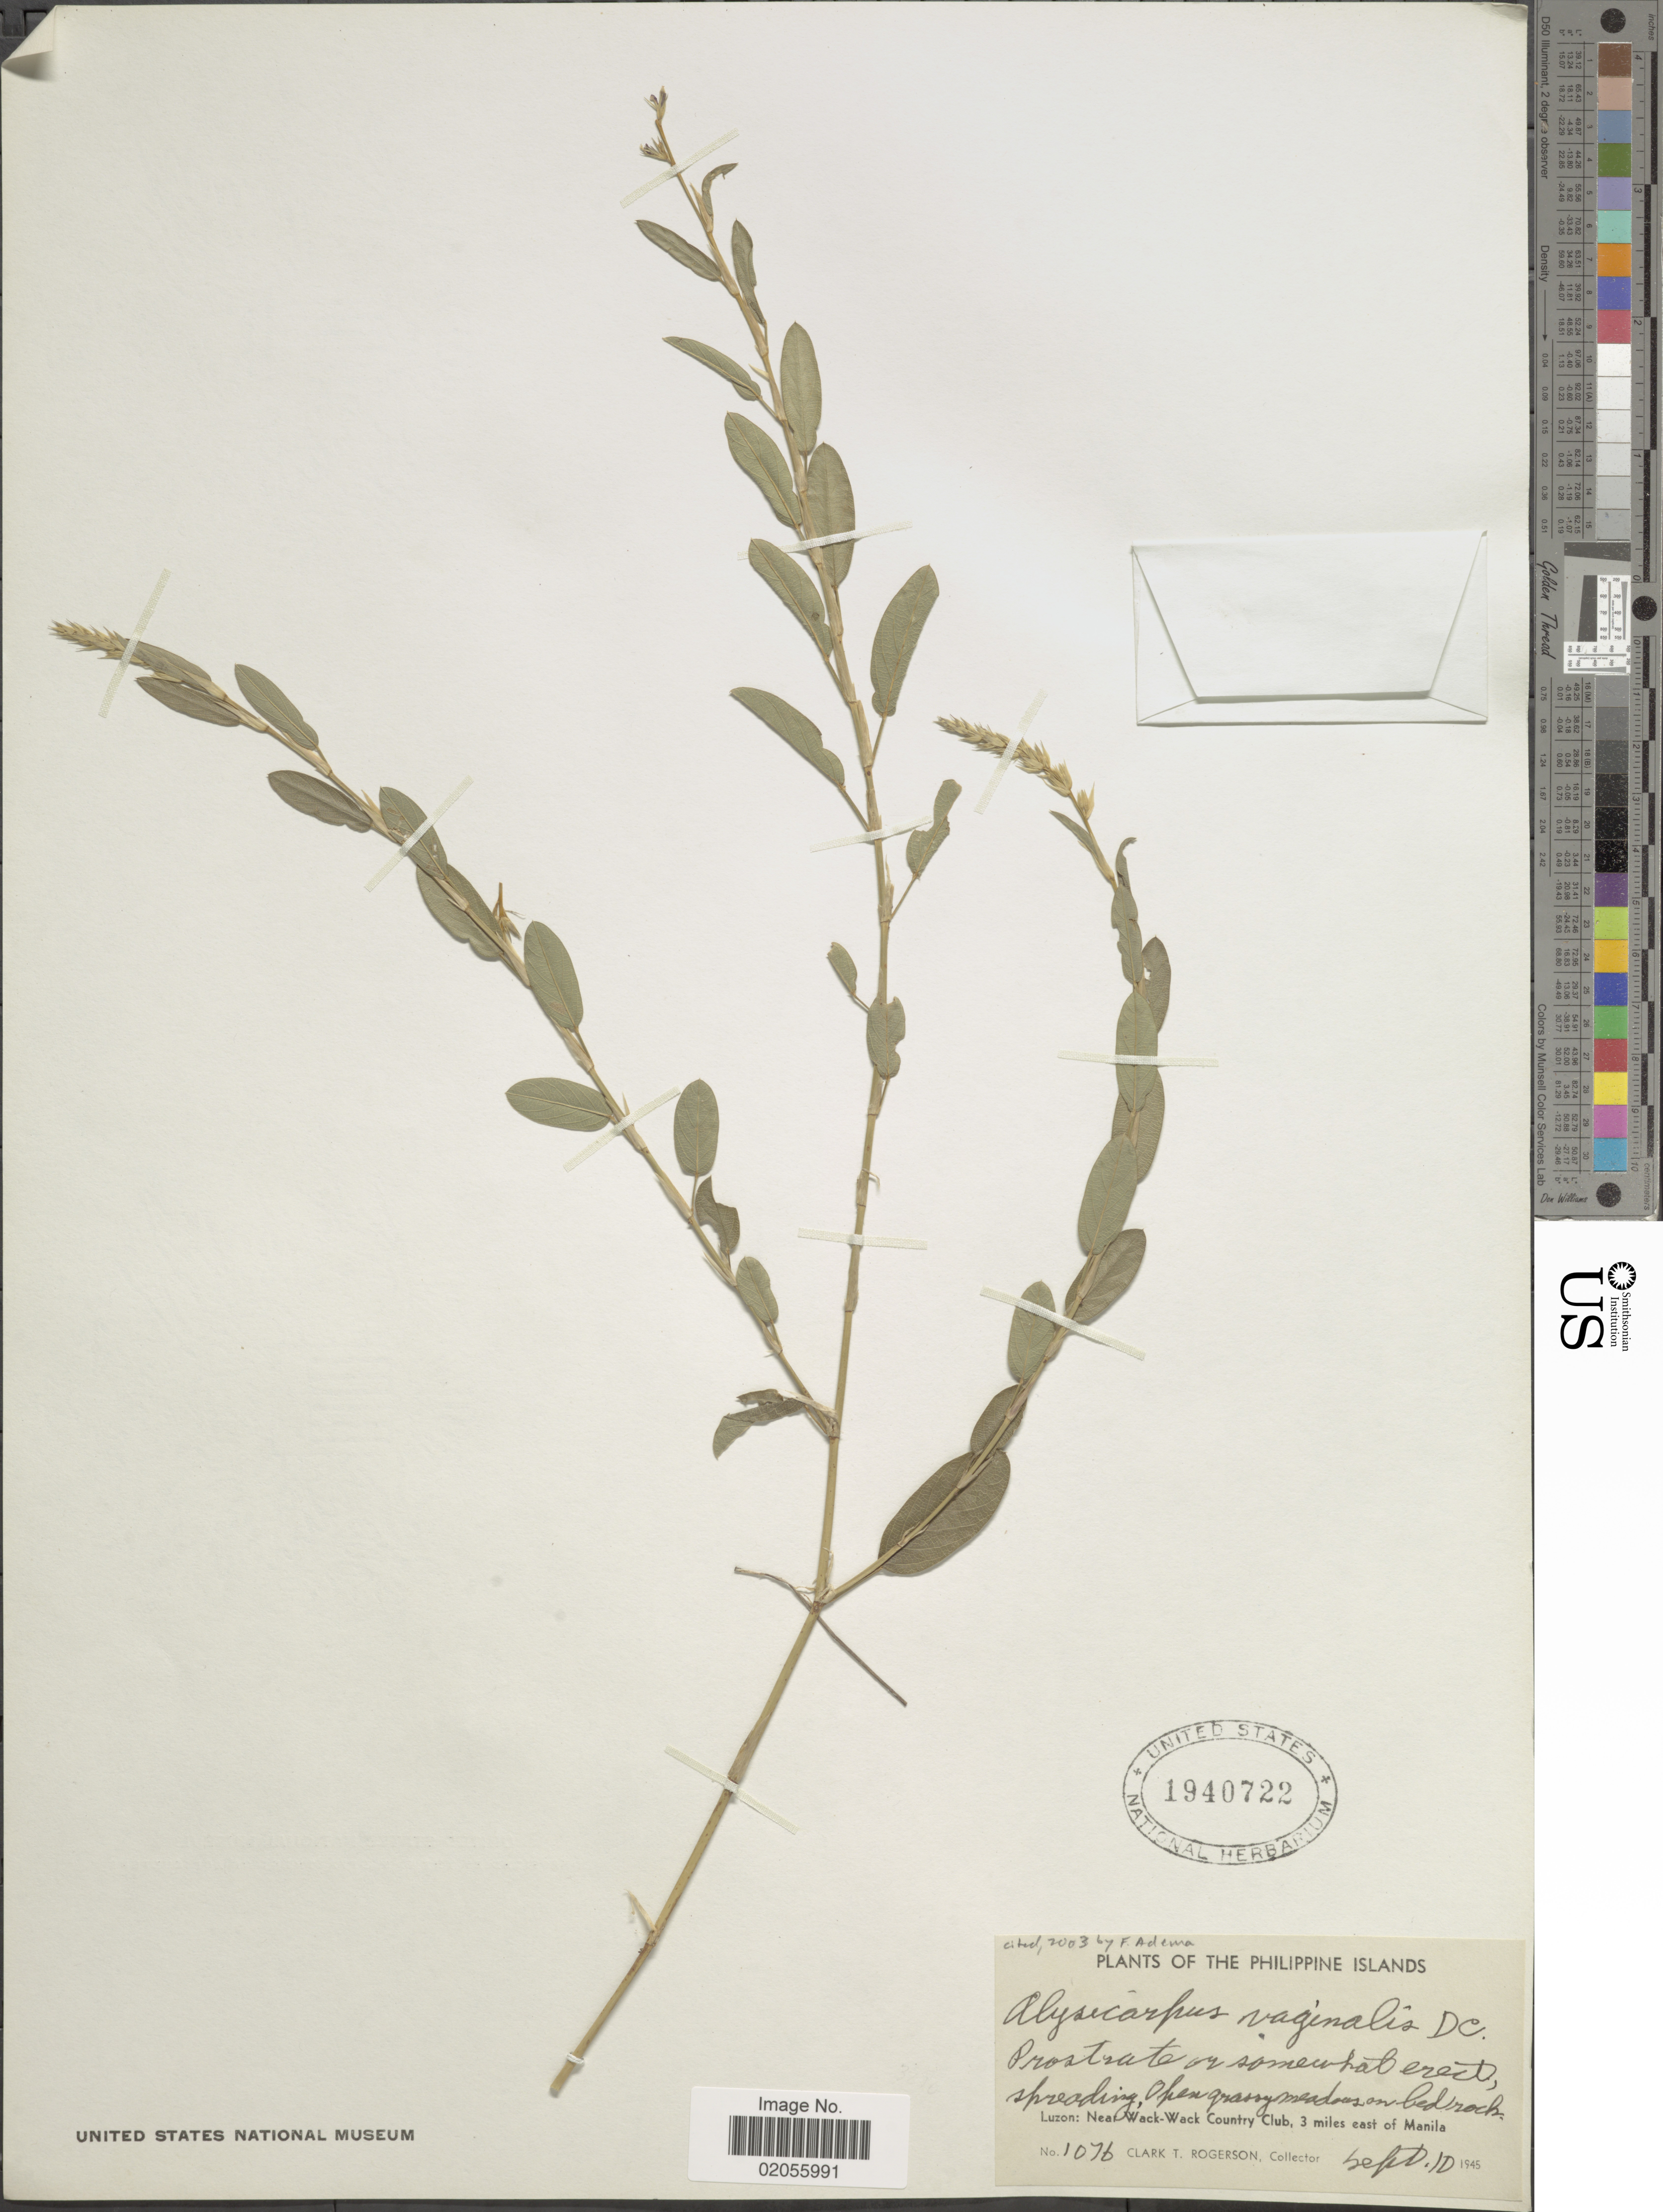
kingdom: Plantae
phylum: Tracheophyta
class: Magnoliopsida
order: Fabales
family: Fabaceae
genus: Alysicarpus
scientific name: Alysicarpus vaginalis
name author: (L.) DC.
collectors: C. Rogerson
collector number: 1076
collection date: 1945-09-10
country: Philippines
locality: Luzon: Near Wack-Wack Country Club, 3 miles east of Manila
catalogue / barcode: US 1940722